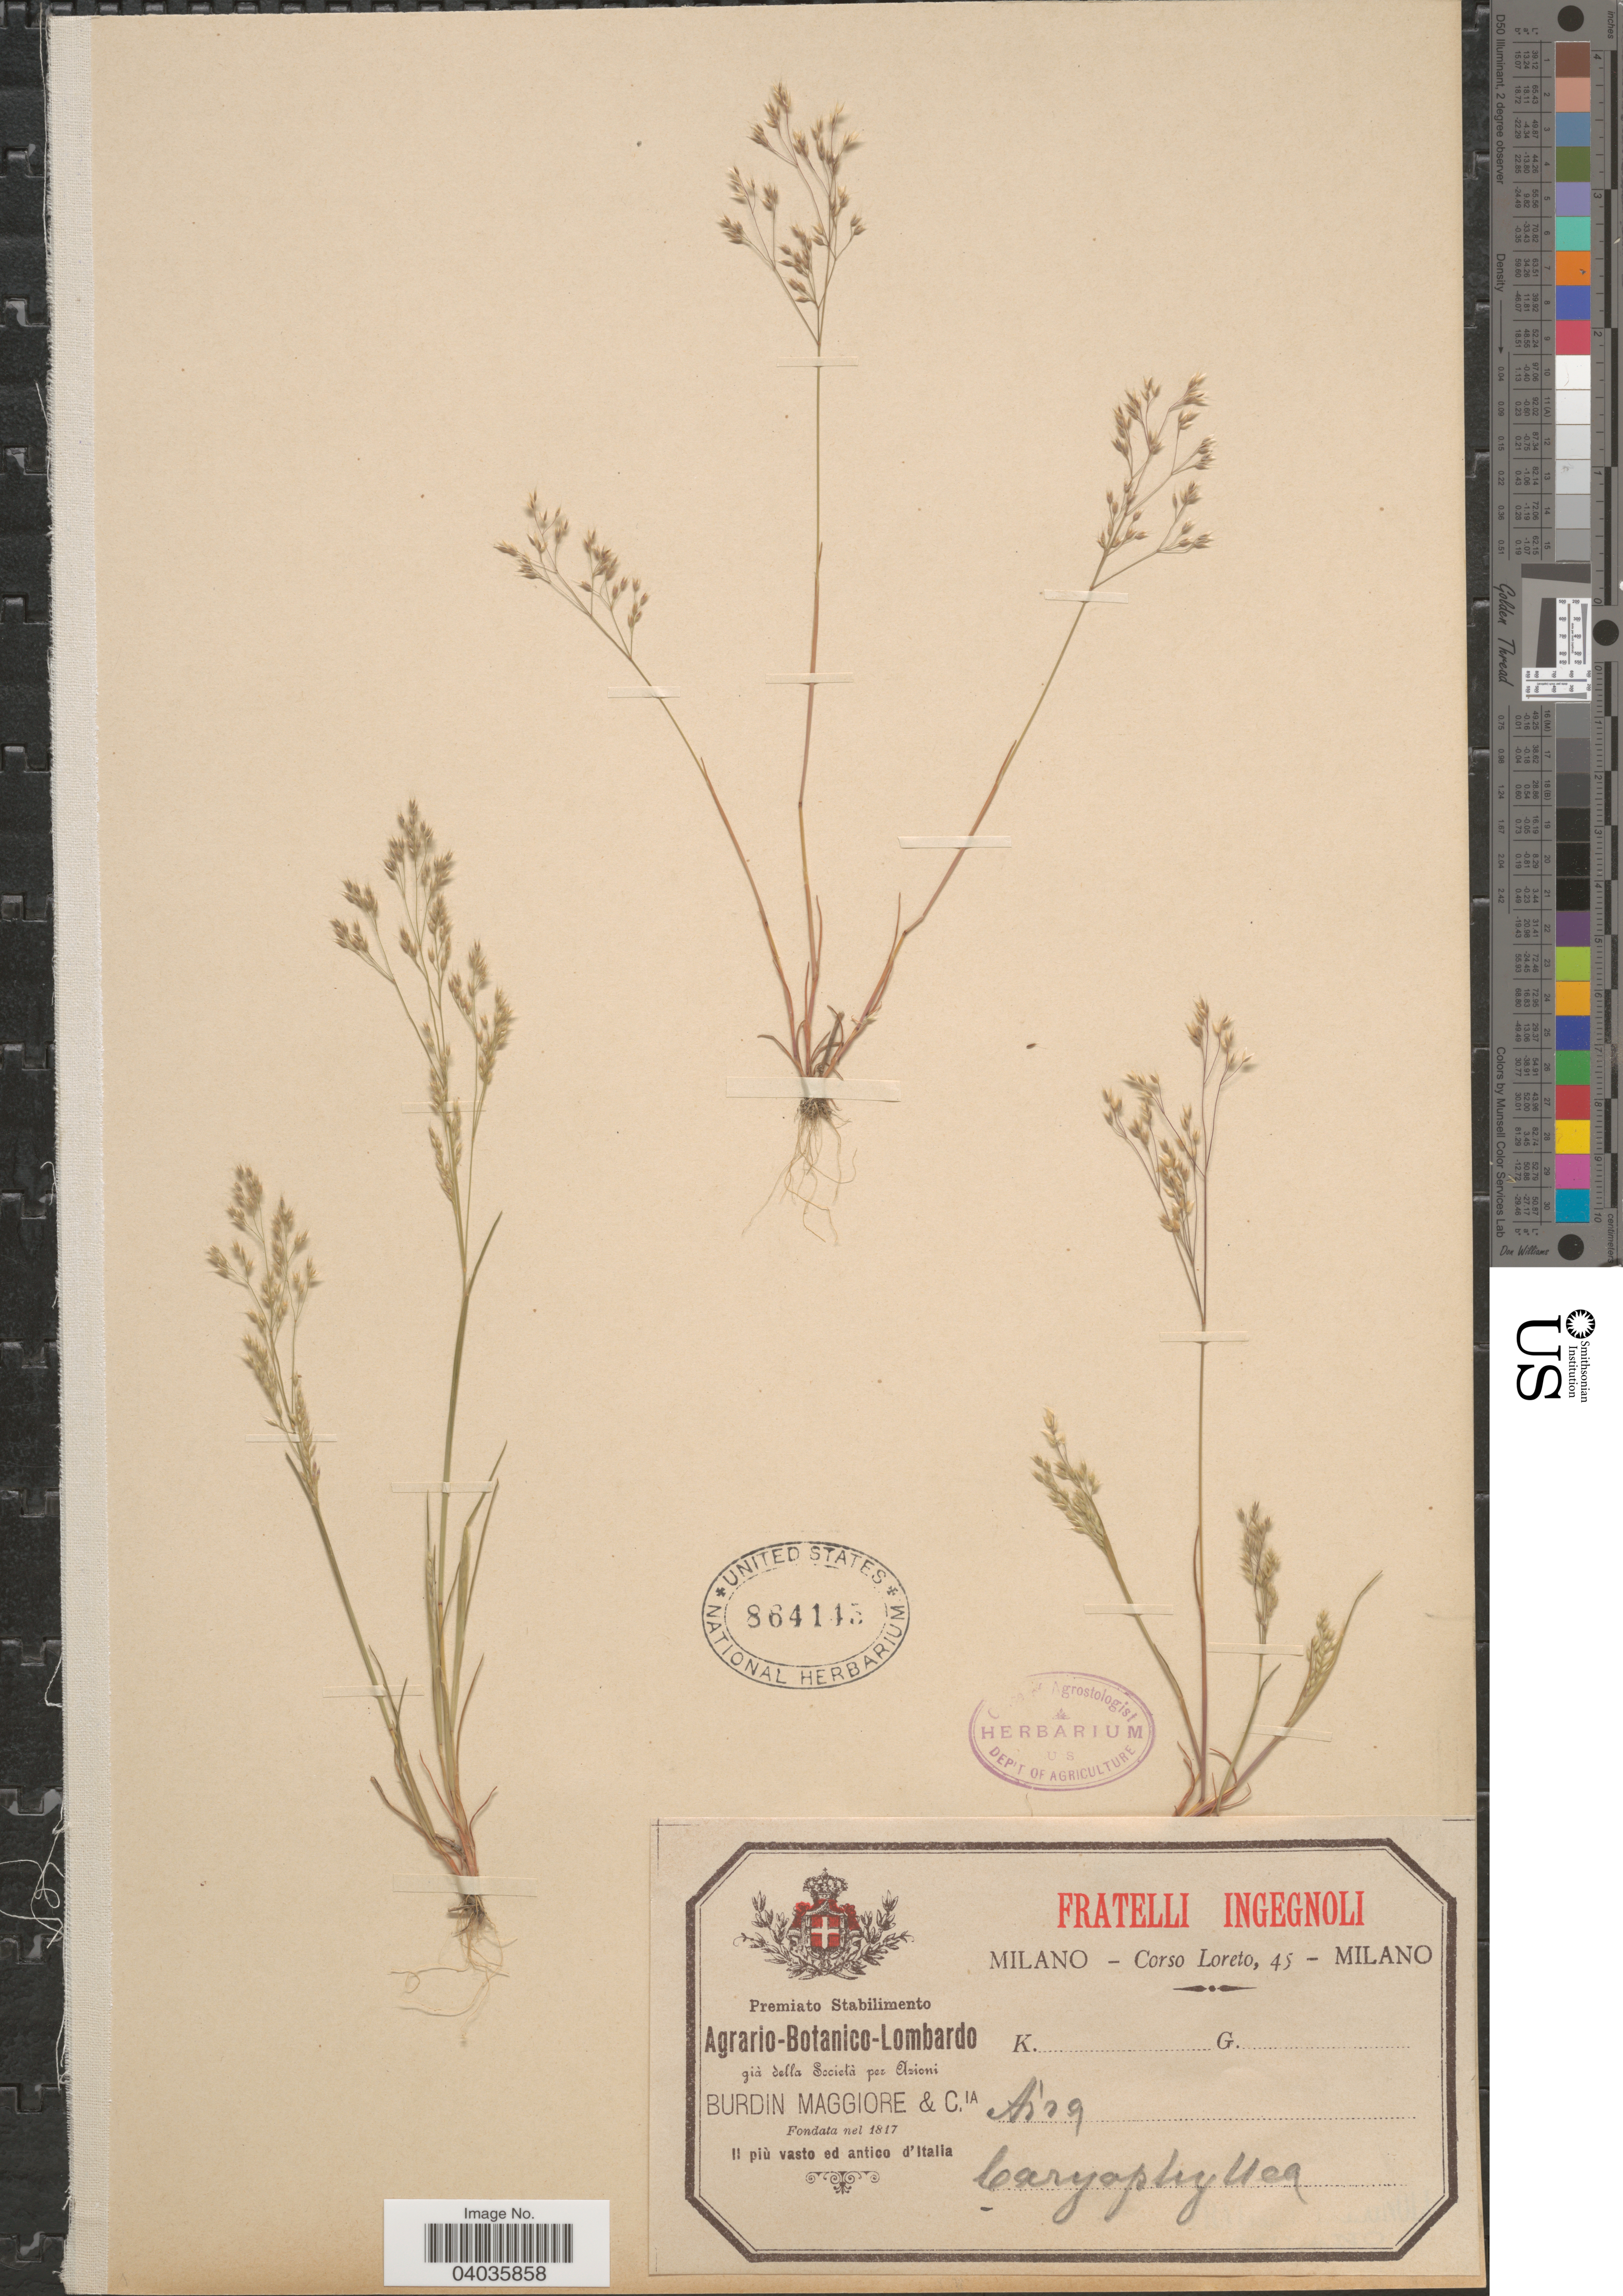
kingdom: Plantae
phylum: Tracheophyta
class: Liliopsida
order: Poales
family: Poaceae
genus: Aira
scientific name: Aira caryophyllea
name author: L.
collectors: Loreto, C.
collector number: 45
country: Italy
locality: Milano.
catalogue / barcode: US 864145